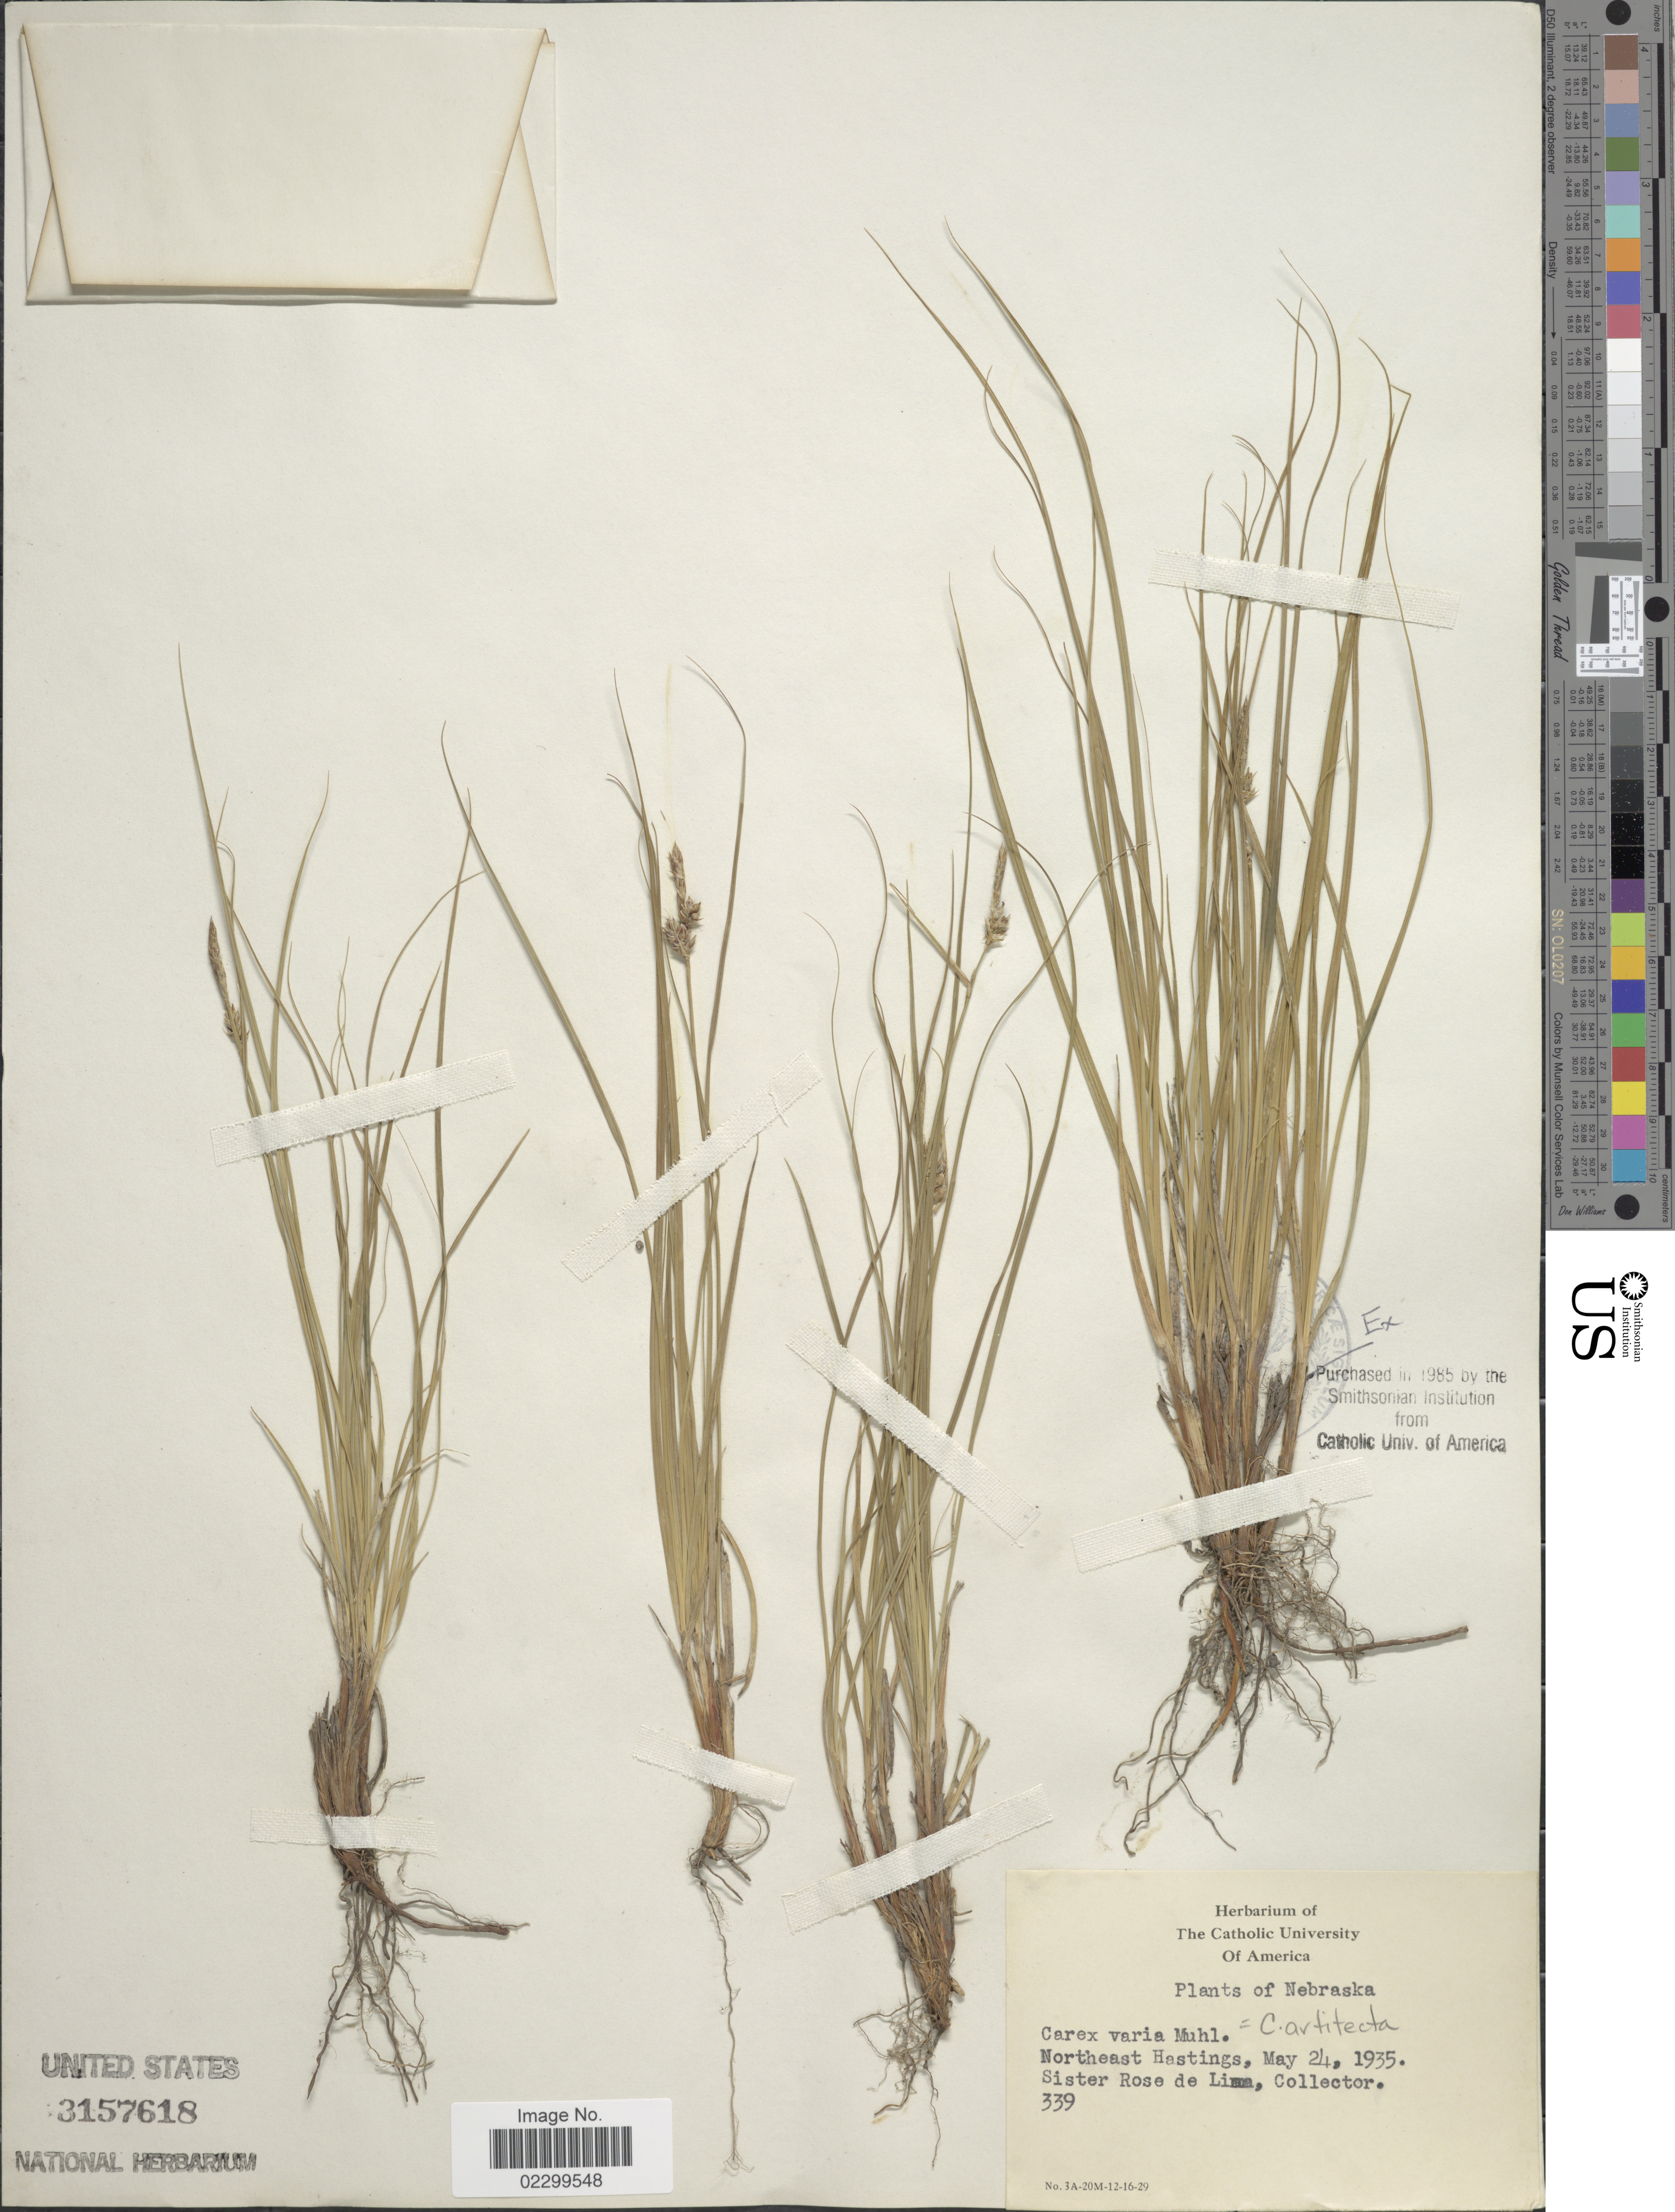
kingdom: Plantae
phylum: Tracheophyta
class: Liliopsida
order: Poales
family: Cyperaceae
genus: Carex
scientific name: Carex albicans var. albicans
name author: Willd. ex Spreng.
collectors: S. Lima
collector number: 339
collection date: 1935-05-24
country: United States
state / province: Nebraska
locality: Northeast of Hastings.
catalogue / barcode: US 3157618